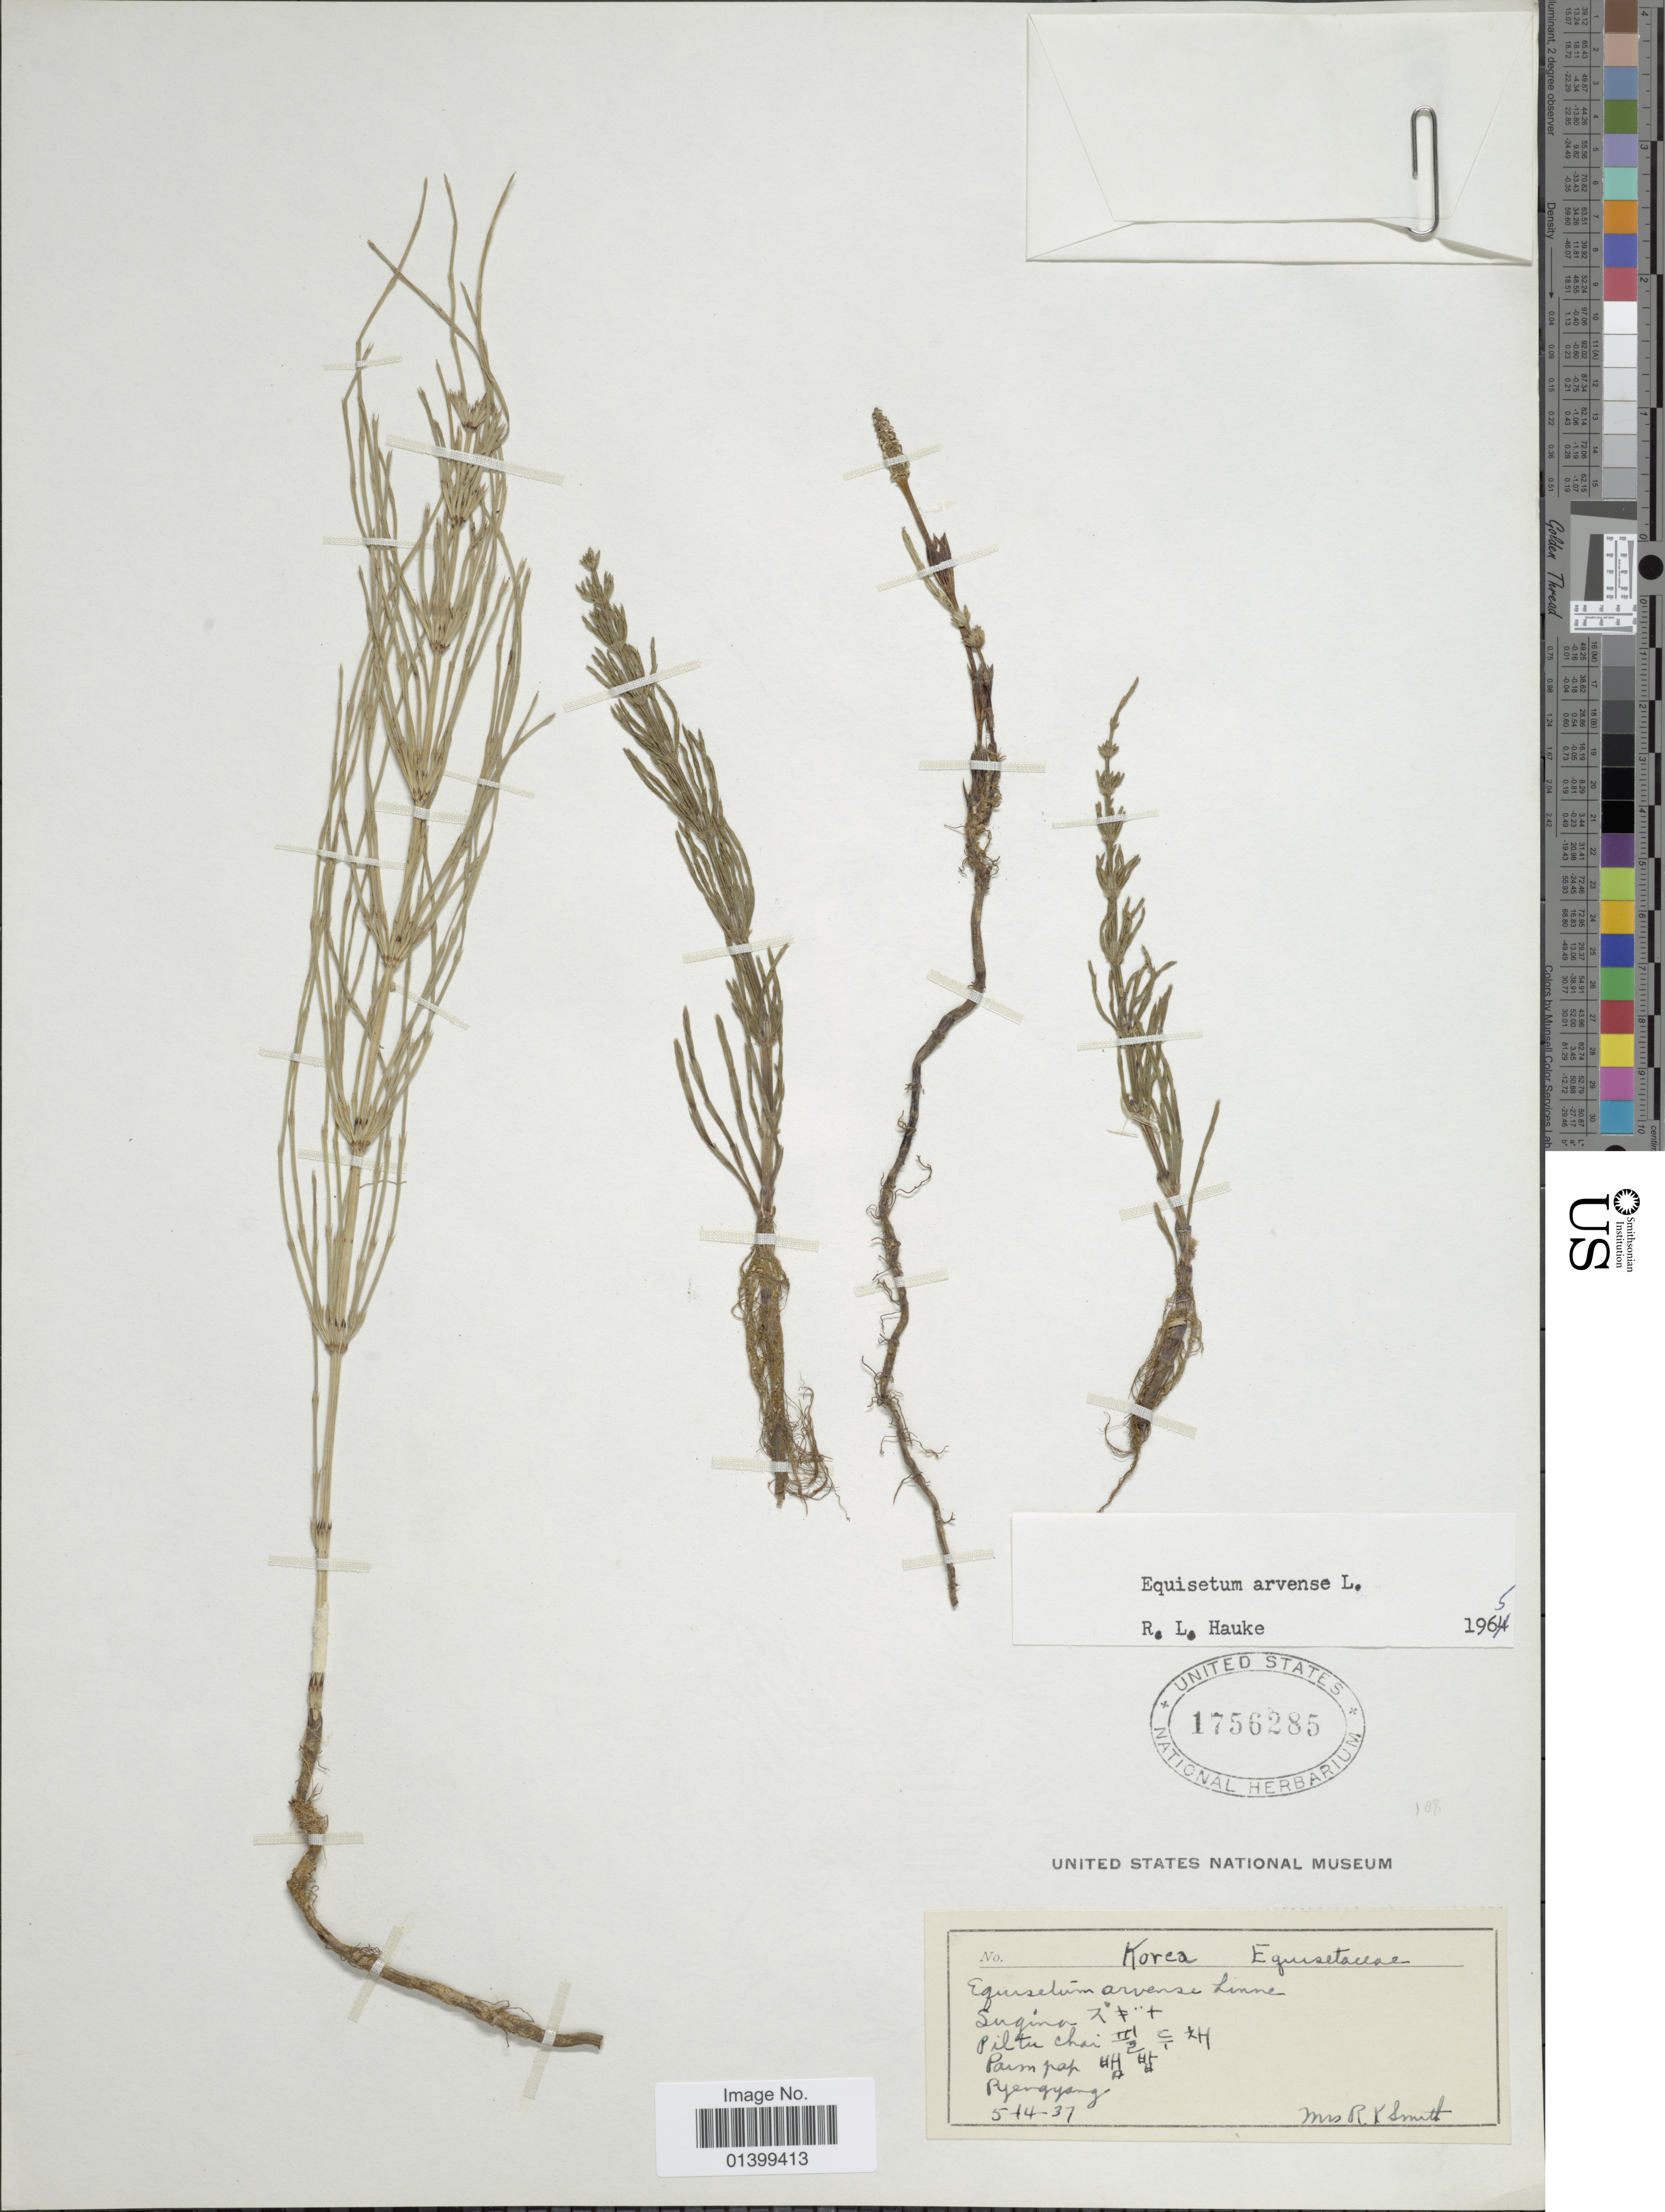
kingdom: Plantae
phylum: Tracheophyta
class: Polypodiopsida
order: Equisetales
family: Equisetaceae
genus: Equisetum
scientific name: Equisetum arvense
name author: L.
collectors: Mrs. R. K. Smith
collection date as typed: Transcribed d/m/y: 14/5/37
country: North Korea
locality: Pyergyang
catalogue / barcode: US 1756285